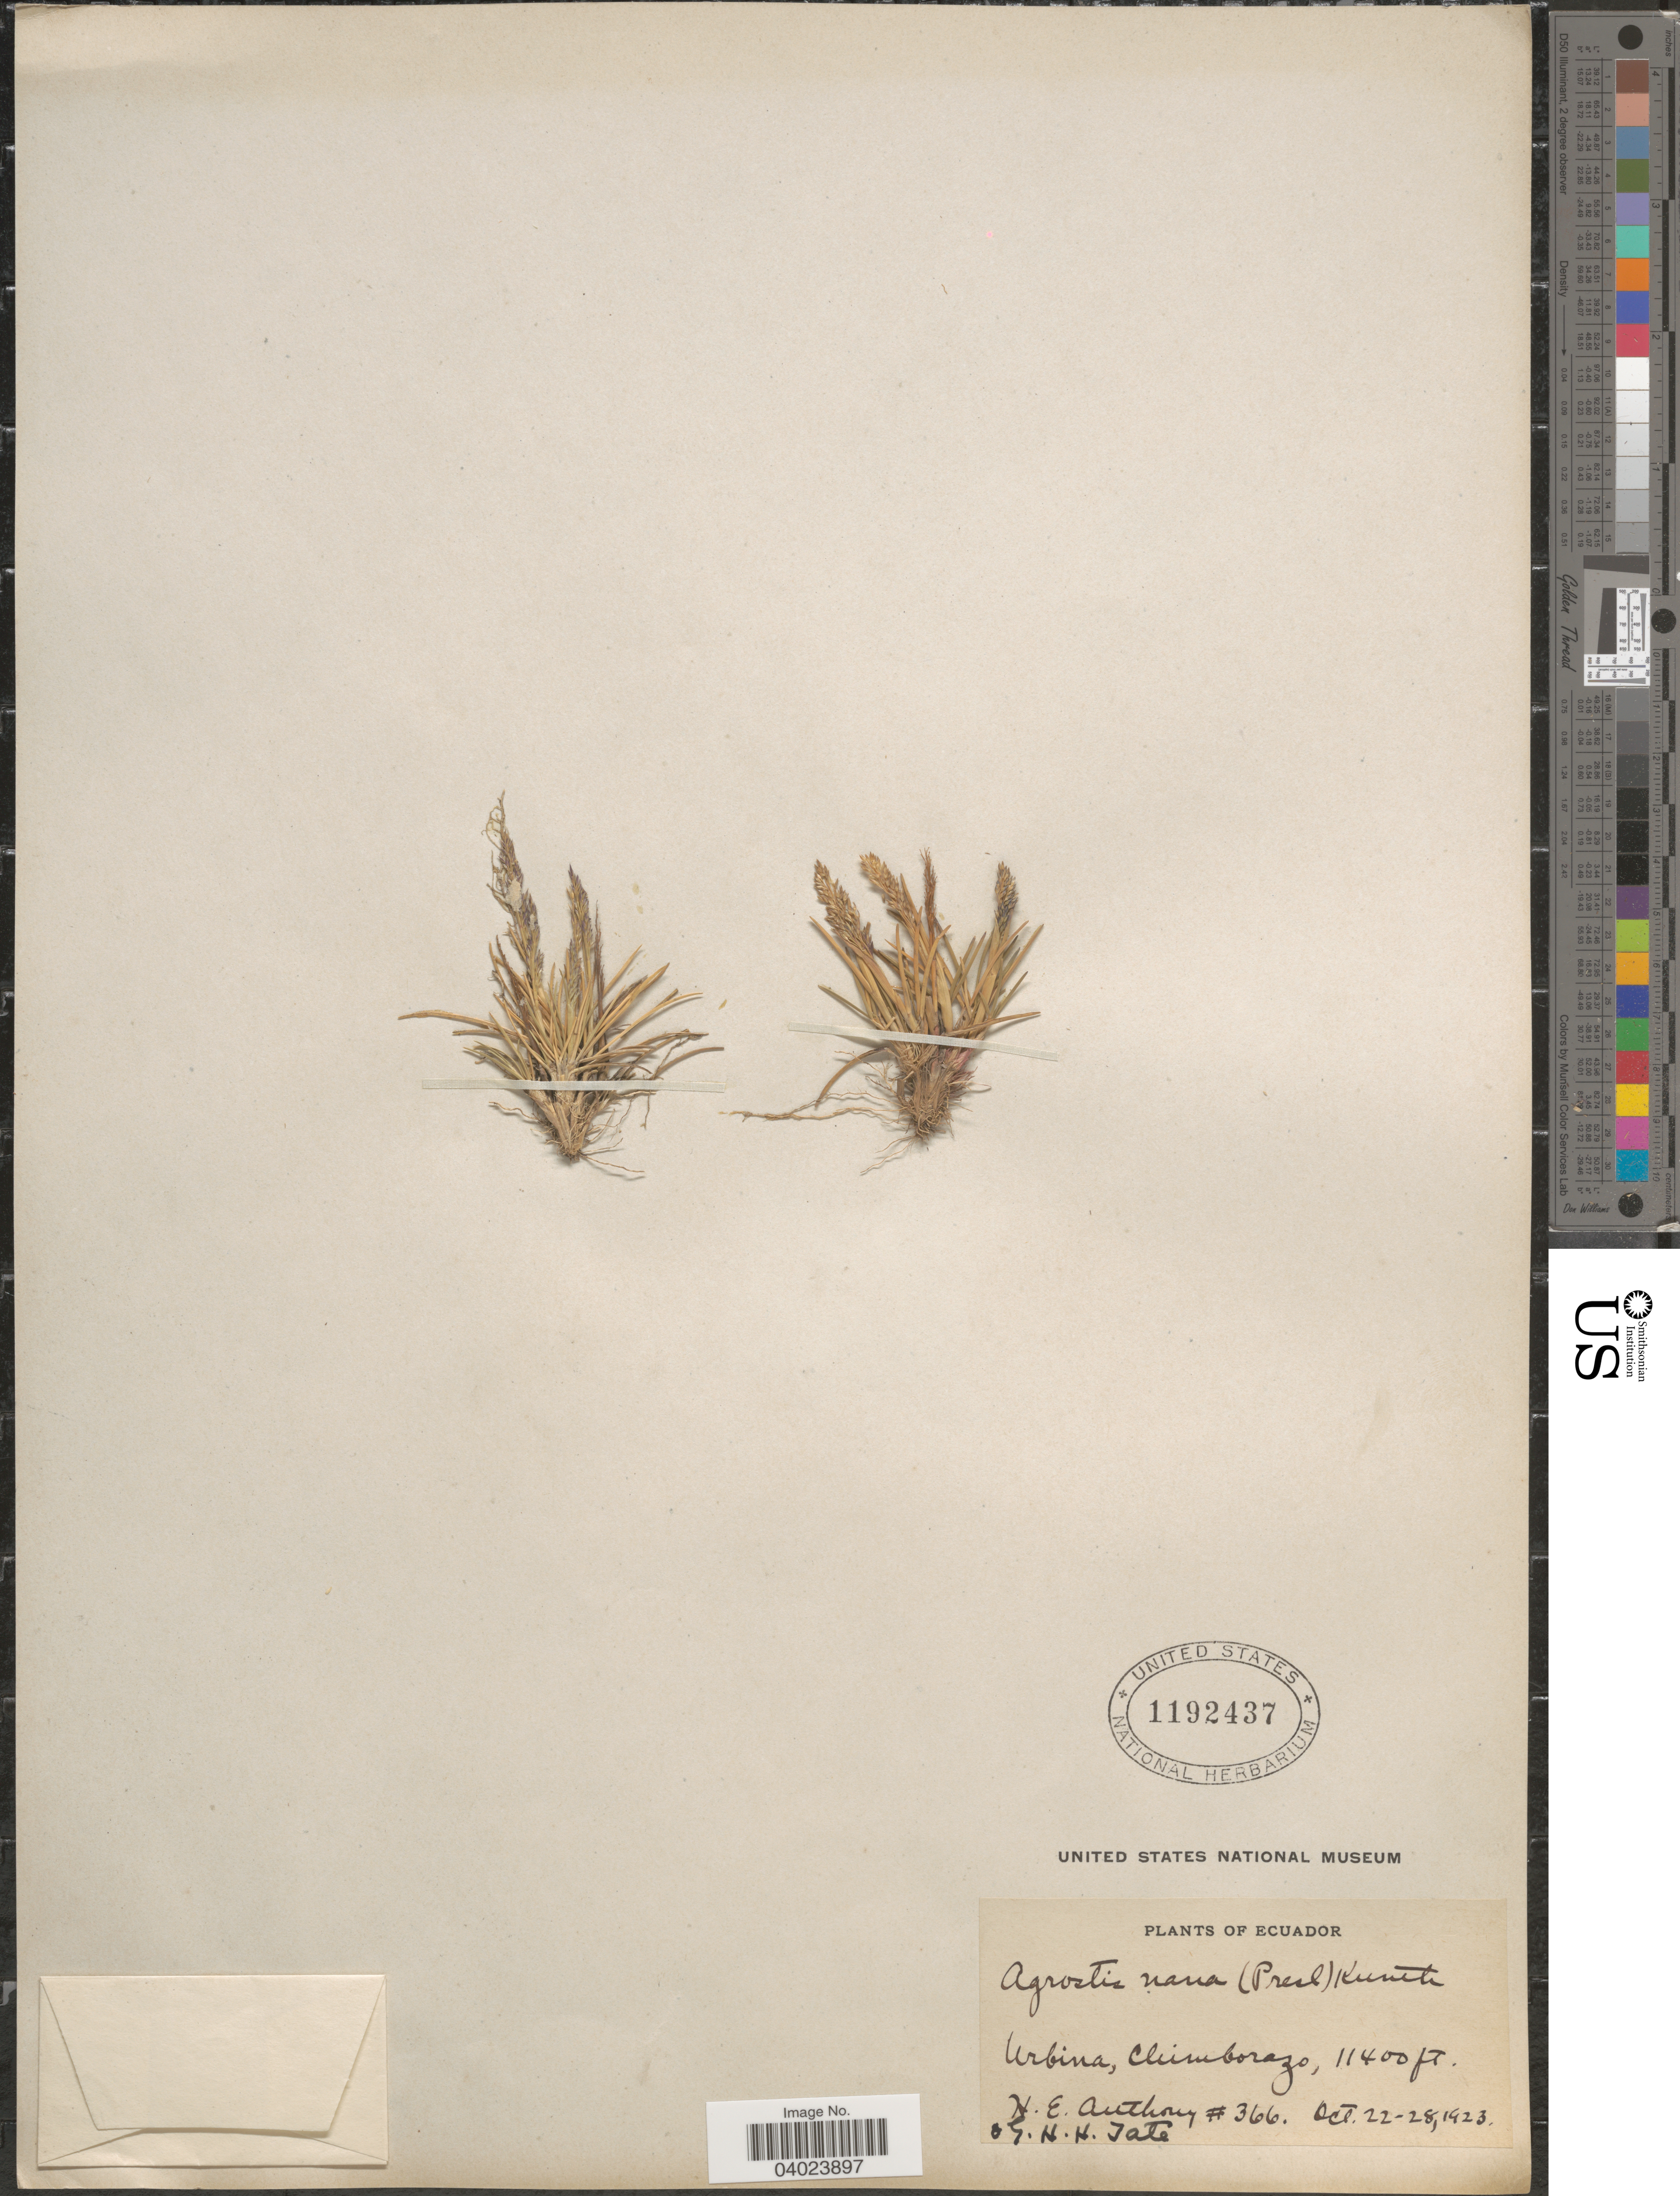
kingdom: Plantae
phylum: Tracheophyta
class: Liliopsida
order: Poales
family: Poaceae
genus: Agrostis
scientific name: Agrostis breviculmis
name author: Hitchc.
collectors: H. E. Anthony & G. H. H.Tate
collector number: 366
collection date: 1923-10-22/1923-10-28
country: Ecuador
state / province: Chimborazo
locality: Urbina.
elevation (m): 3475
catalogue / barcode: US 1192437